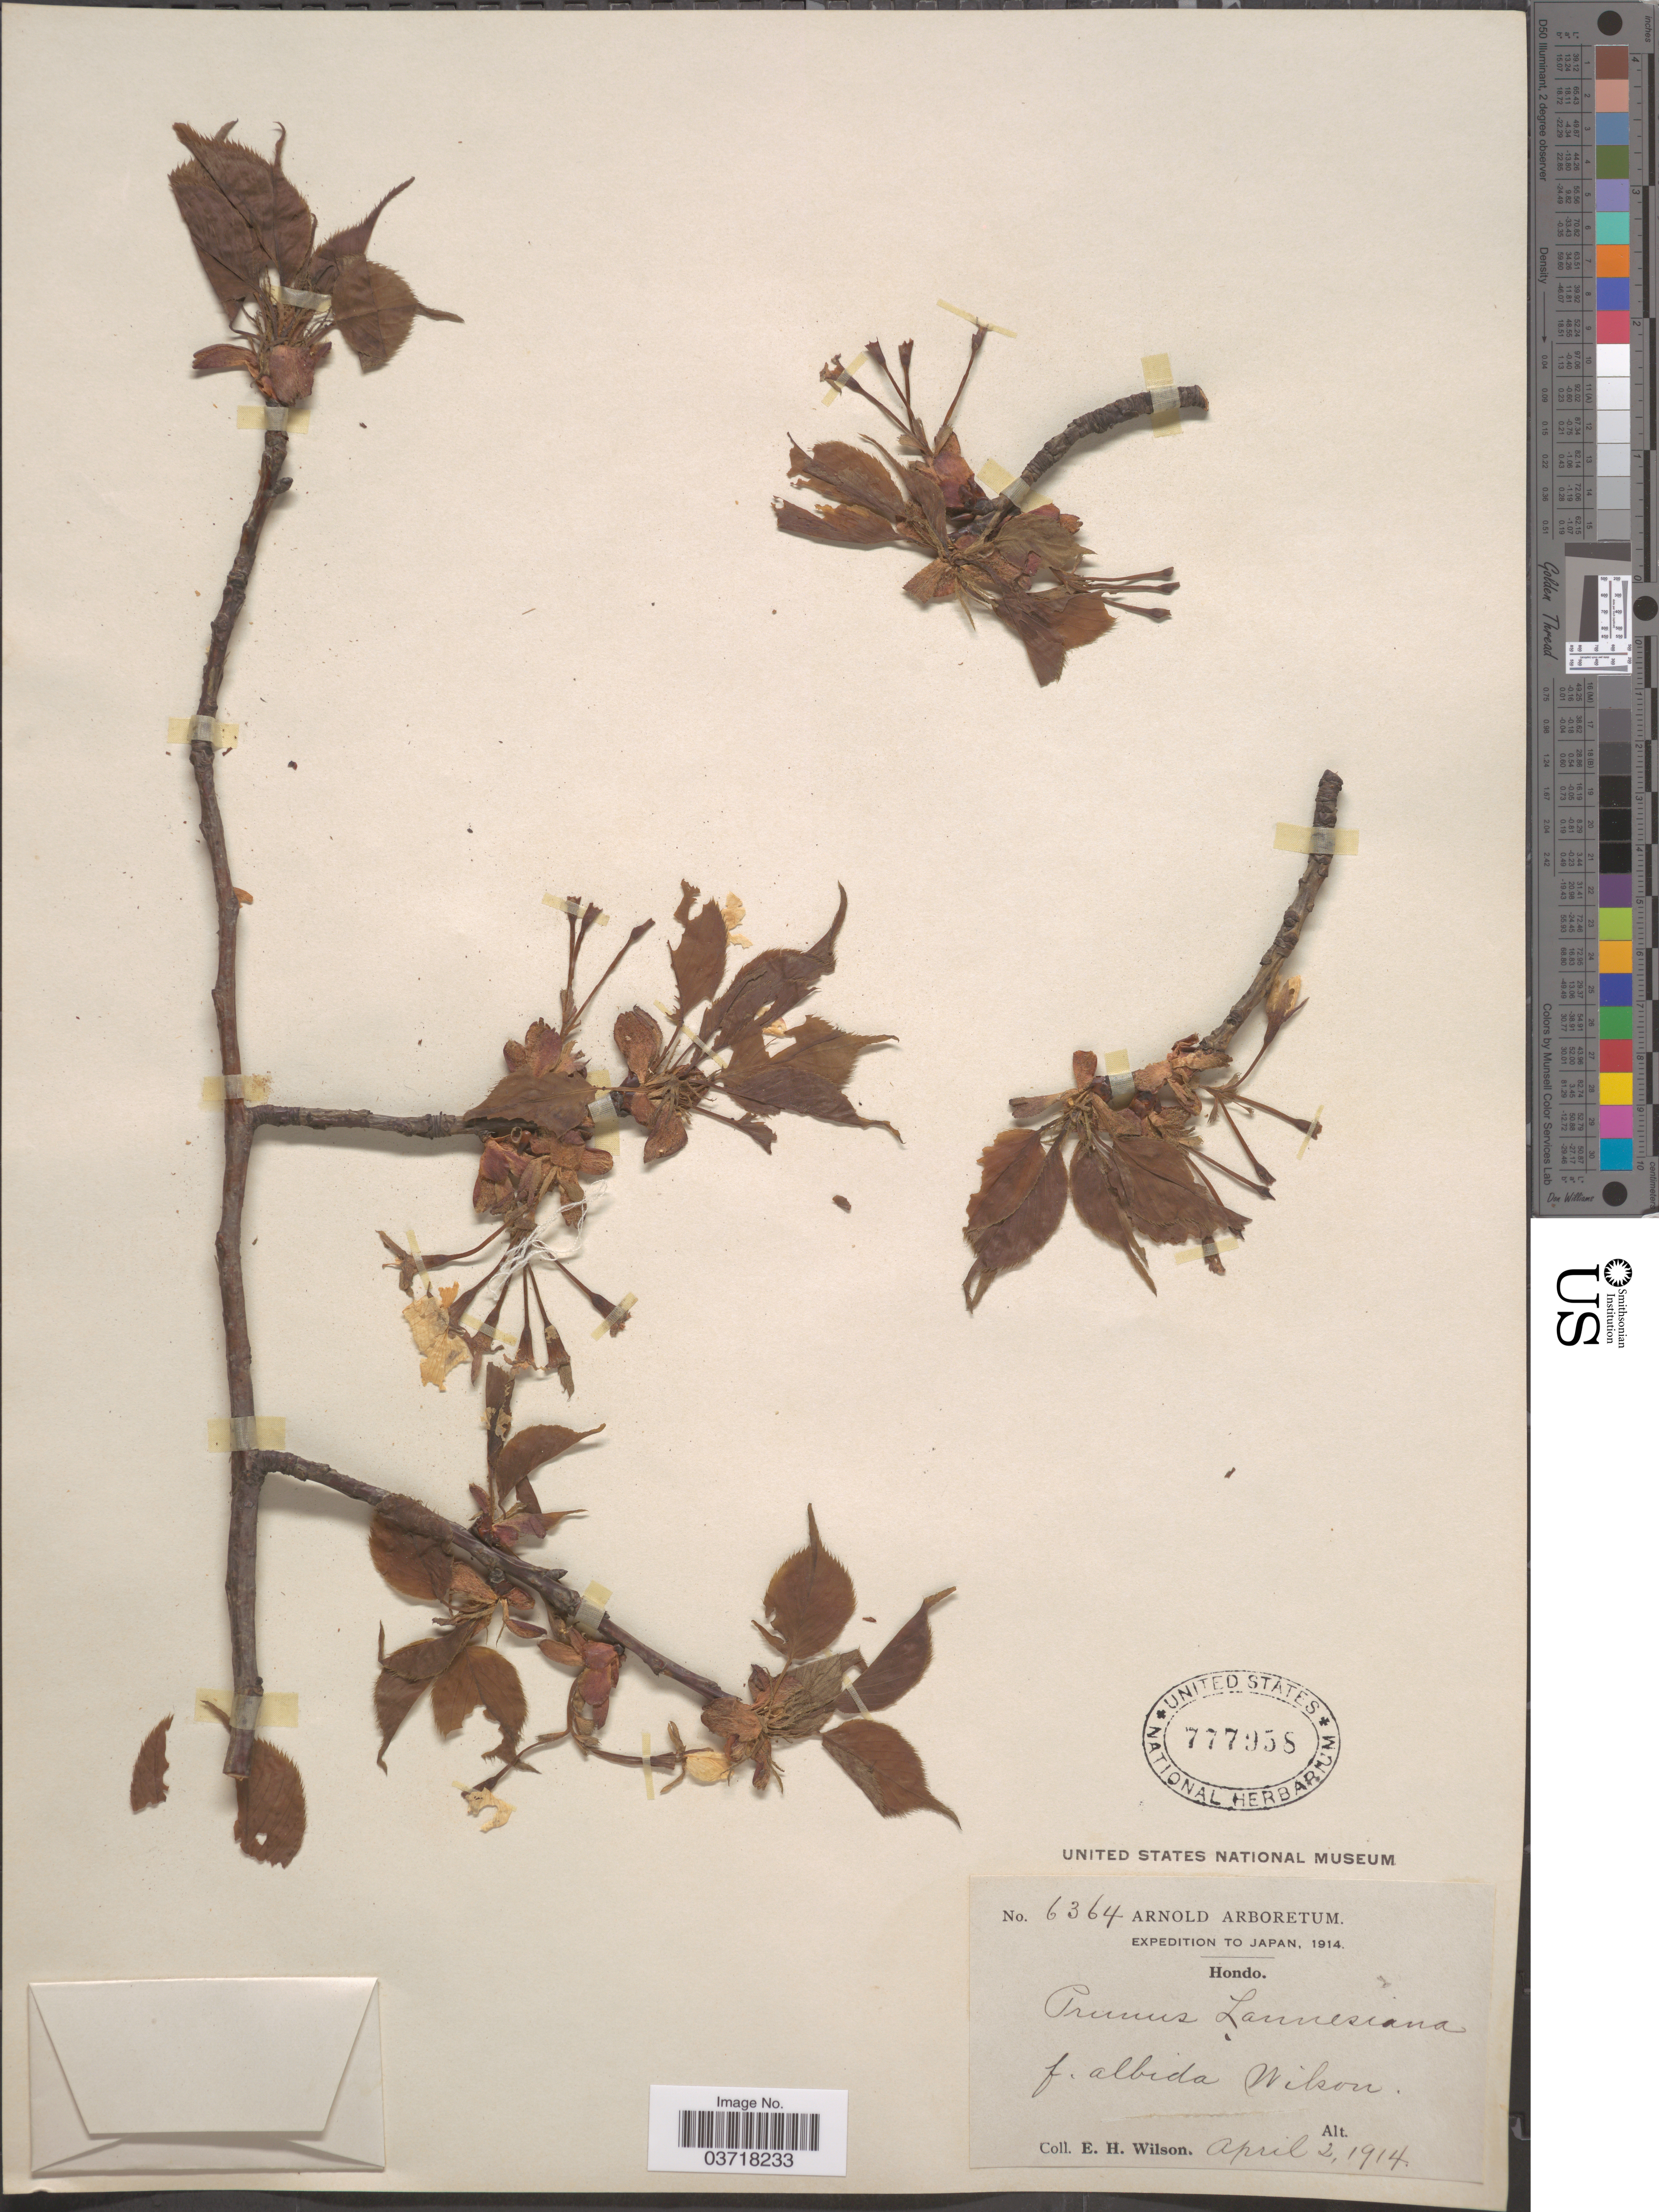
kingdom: Plantae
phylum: Tracheophyta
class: Magnoliopsida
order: Rosales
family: Rosaceae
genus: Prunus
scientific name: Prunus serrulata var. lannesiana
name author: (Carrière) Makino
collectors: E. Wilson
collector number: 6364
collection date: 1914-04-02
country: Japan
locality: Hondo.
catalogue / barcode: US 777958